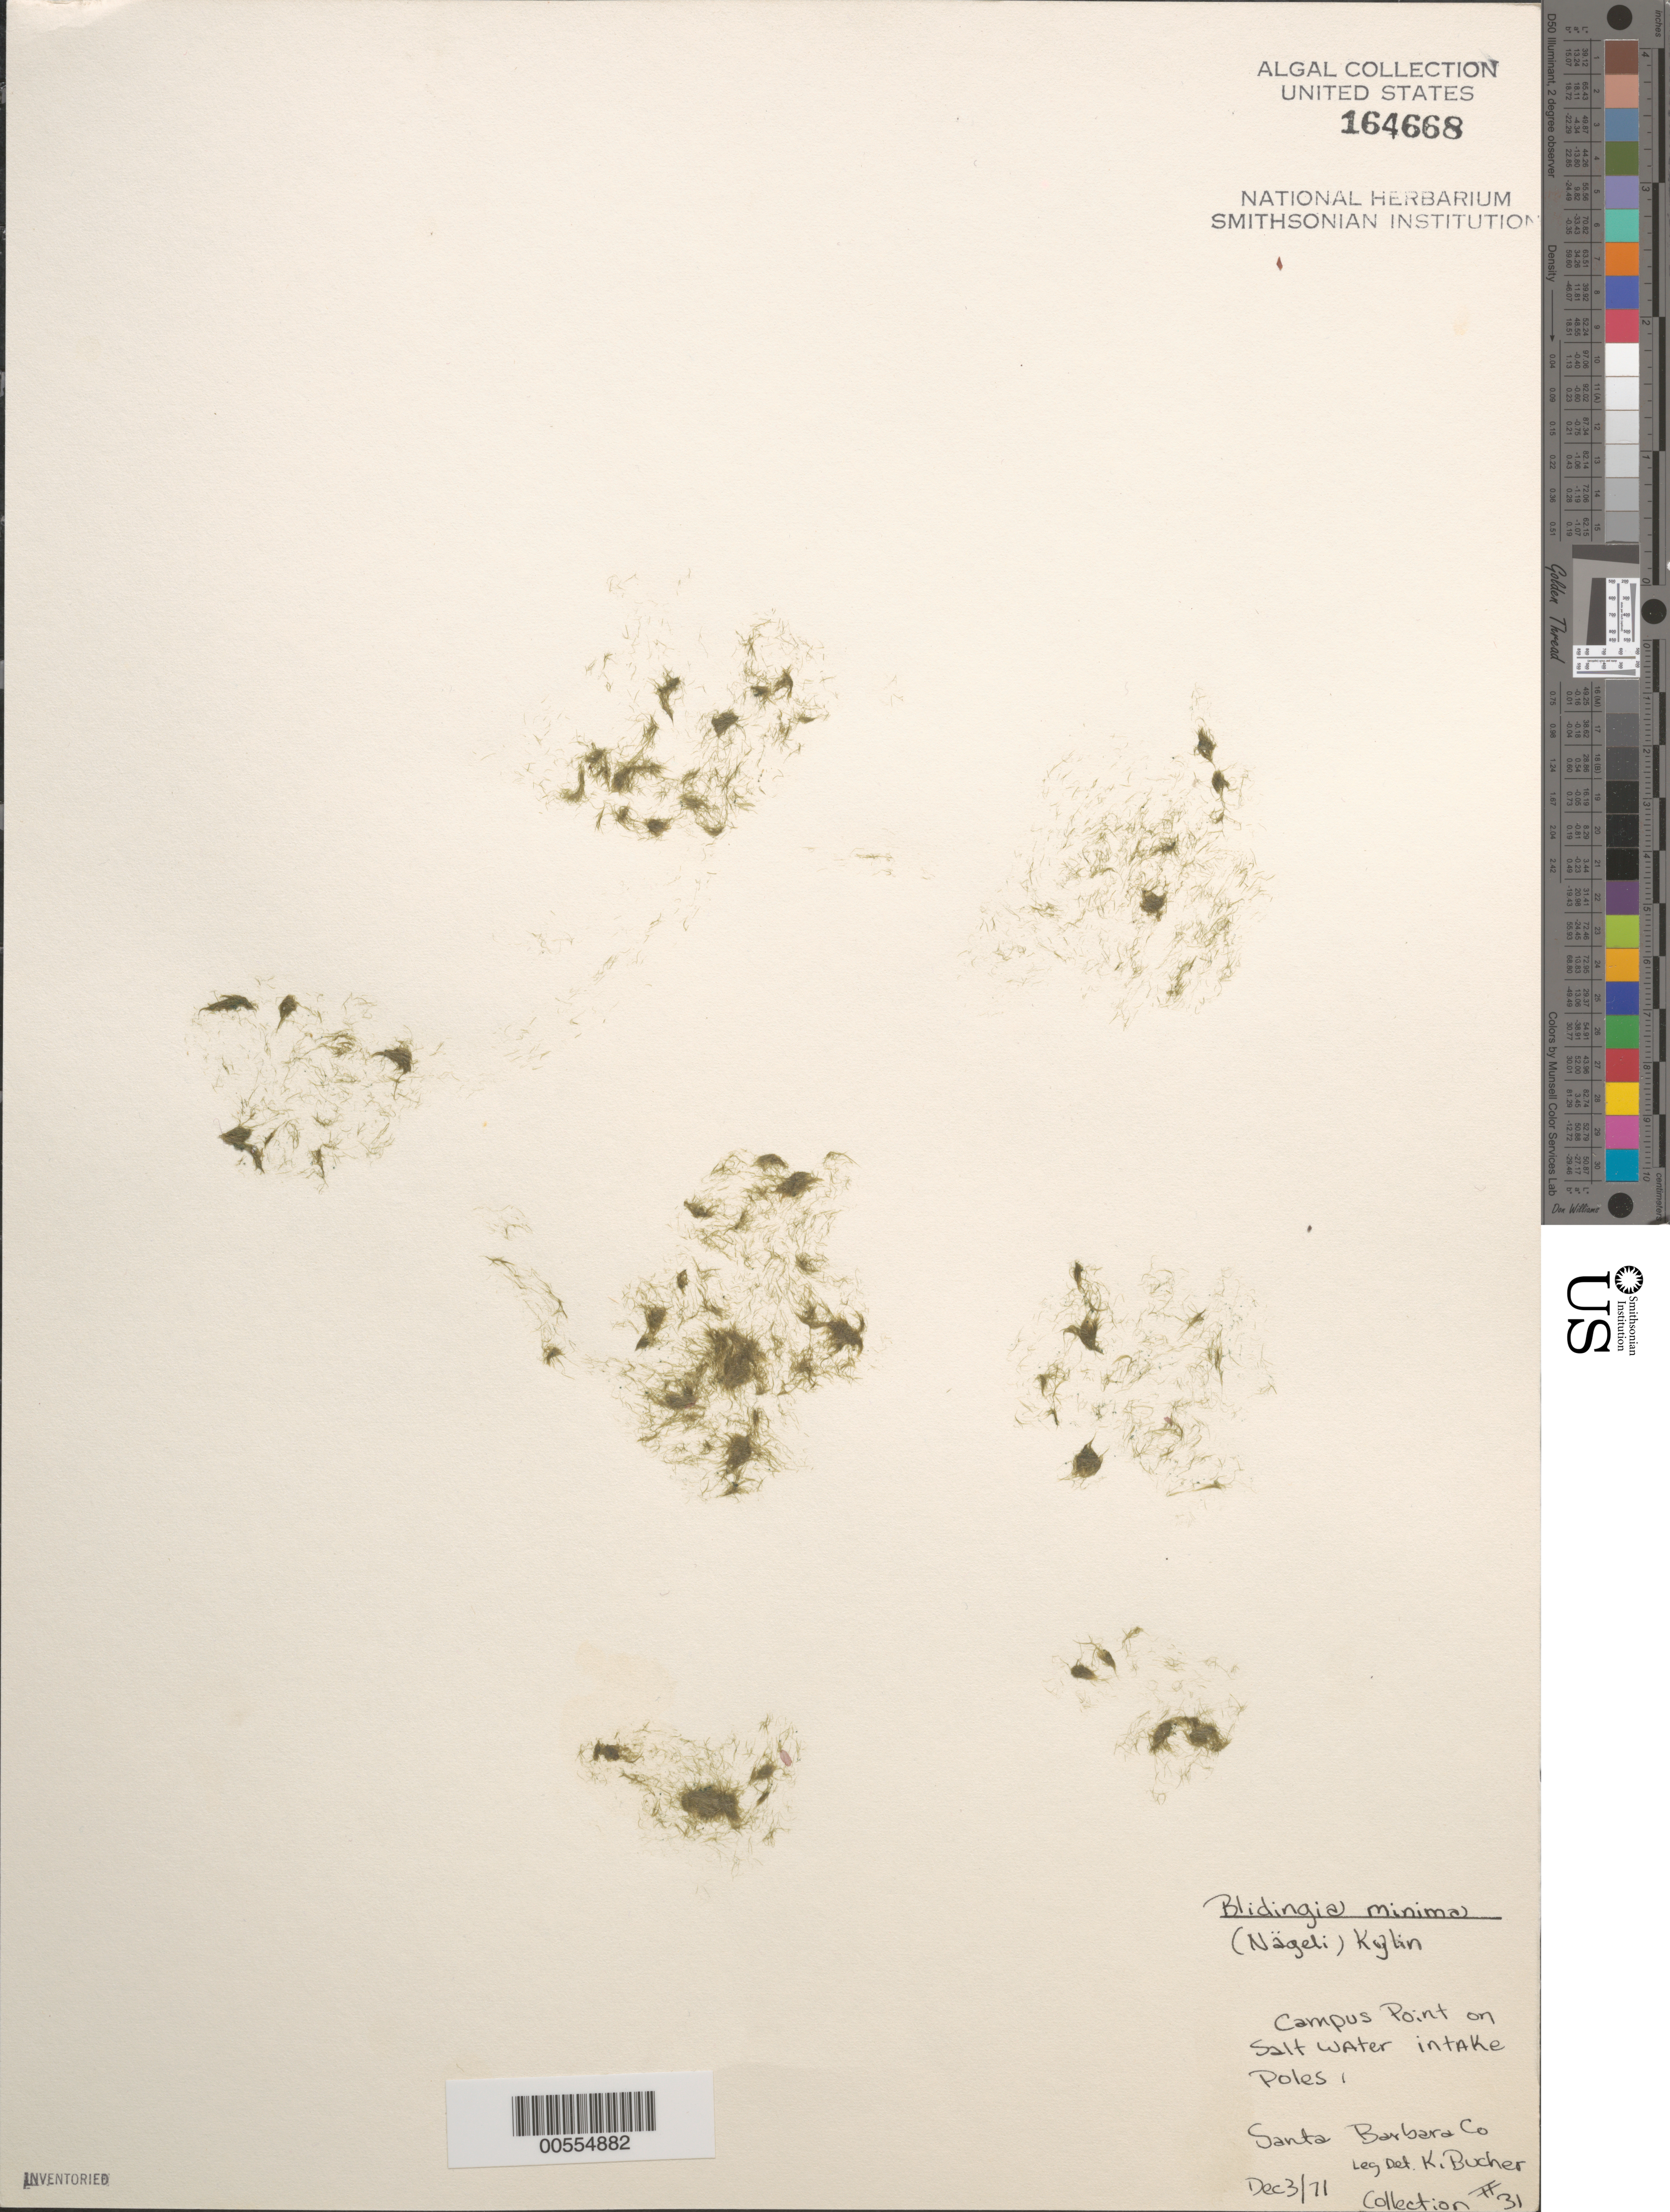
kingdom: Plantae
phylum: Chlorophyta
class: Ulvophyceae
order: Ulvales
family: Kornmanniaceae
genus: Blidingia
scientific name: Blidingia minima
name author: Nägeli ex Kütz.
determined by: Bucher, Katina E.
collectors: K. E. Bucher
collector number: KB-31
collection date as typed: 03 Dec 1971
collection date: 1971-12-03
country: United States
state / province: California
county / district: Santa Barbara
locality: Campus Point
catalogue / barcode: US 164668